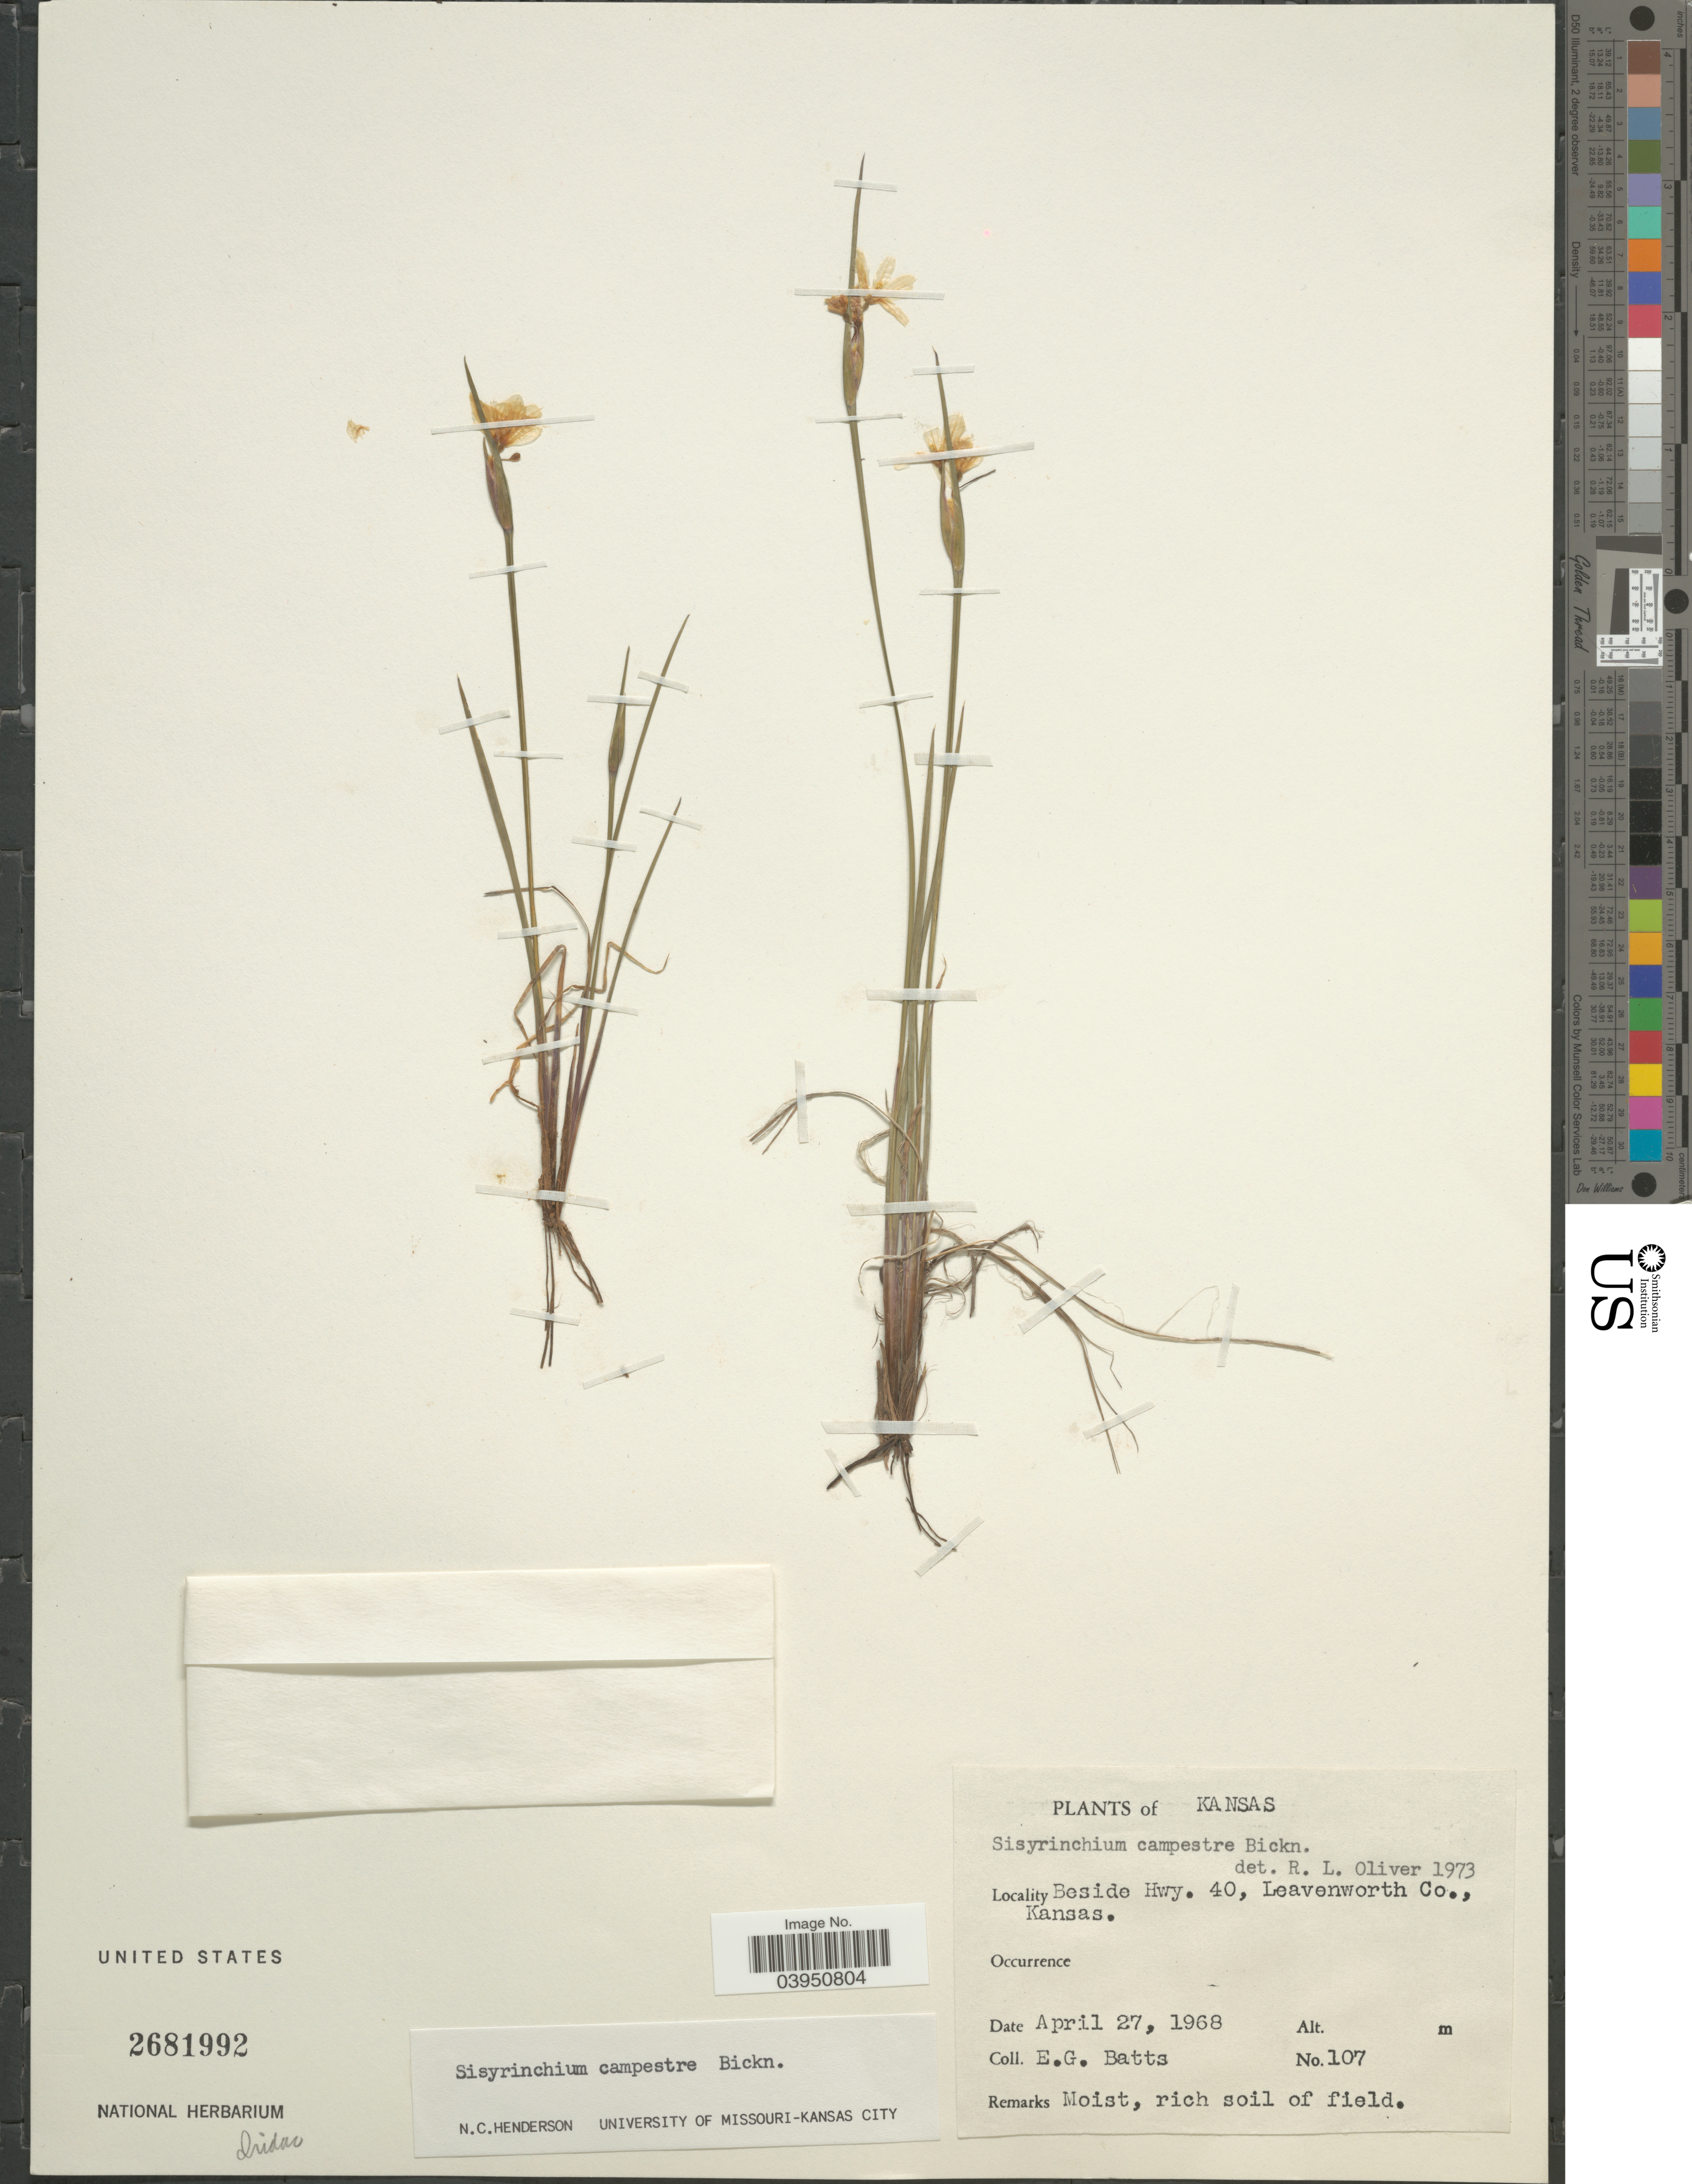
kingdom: Plantae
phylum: Tracheophyta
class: Liliopsida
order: Asparagales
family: Iridaceae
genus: Sisyrinchium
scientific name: Sisyrinchium campestre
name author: E.P. Bicknell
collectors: E. Batts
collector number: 107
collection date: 1968-04-27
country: United States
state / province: Kansas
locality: Beside Hwy. 40, Leavenworth Co.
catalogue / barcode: US 2681992